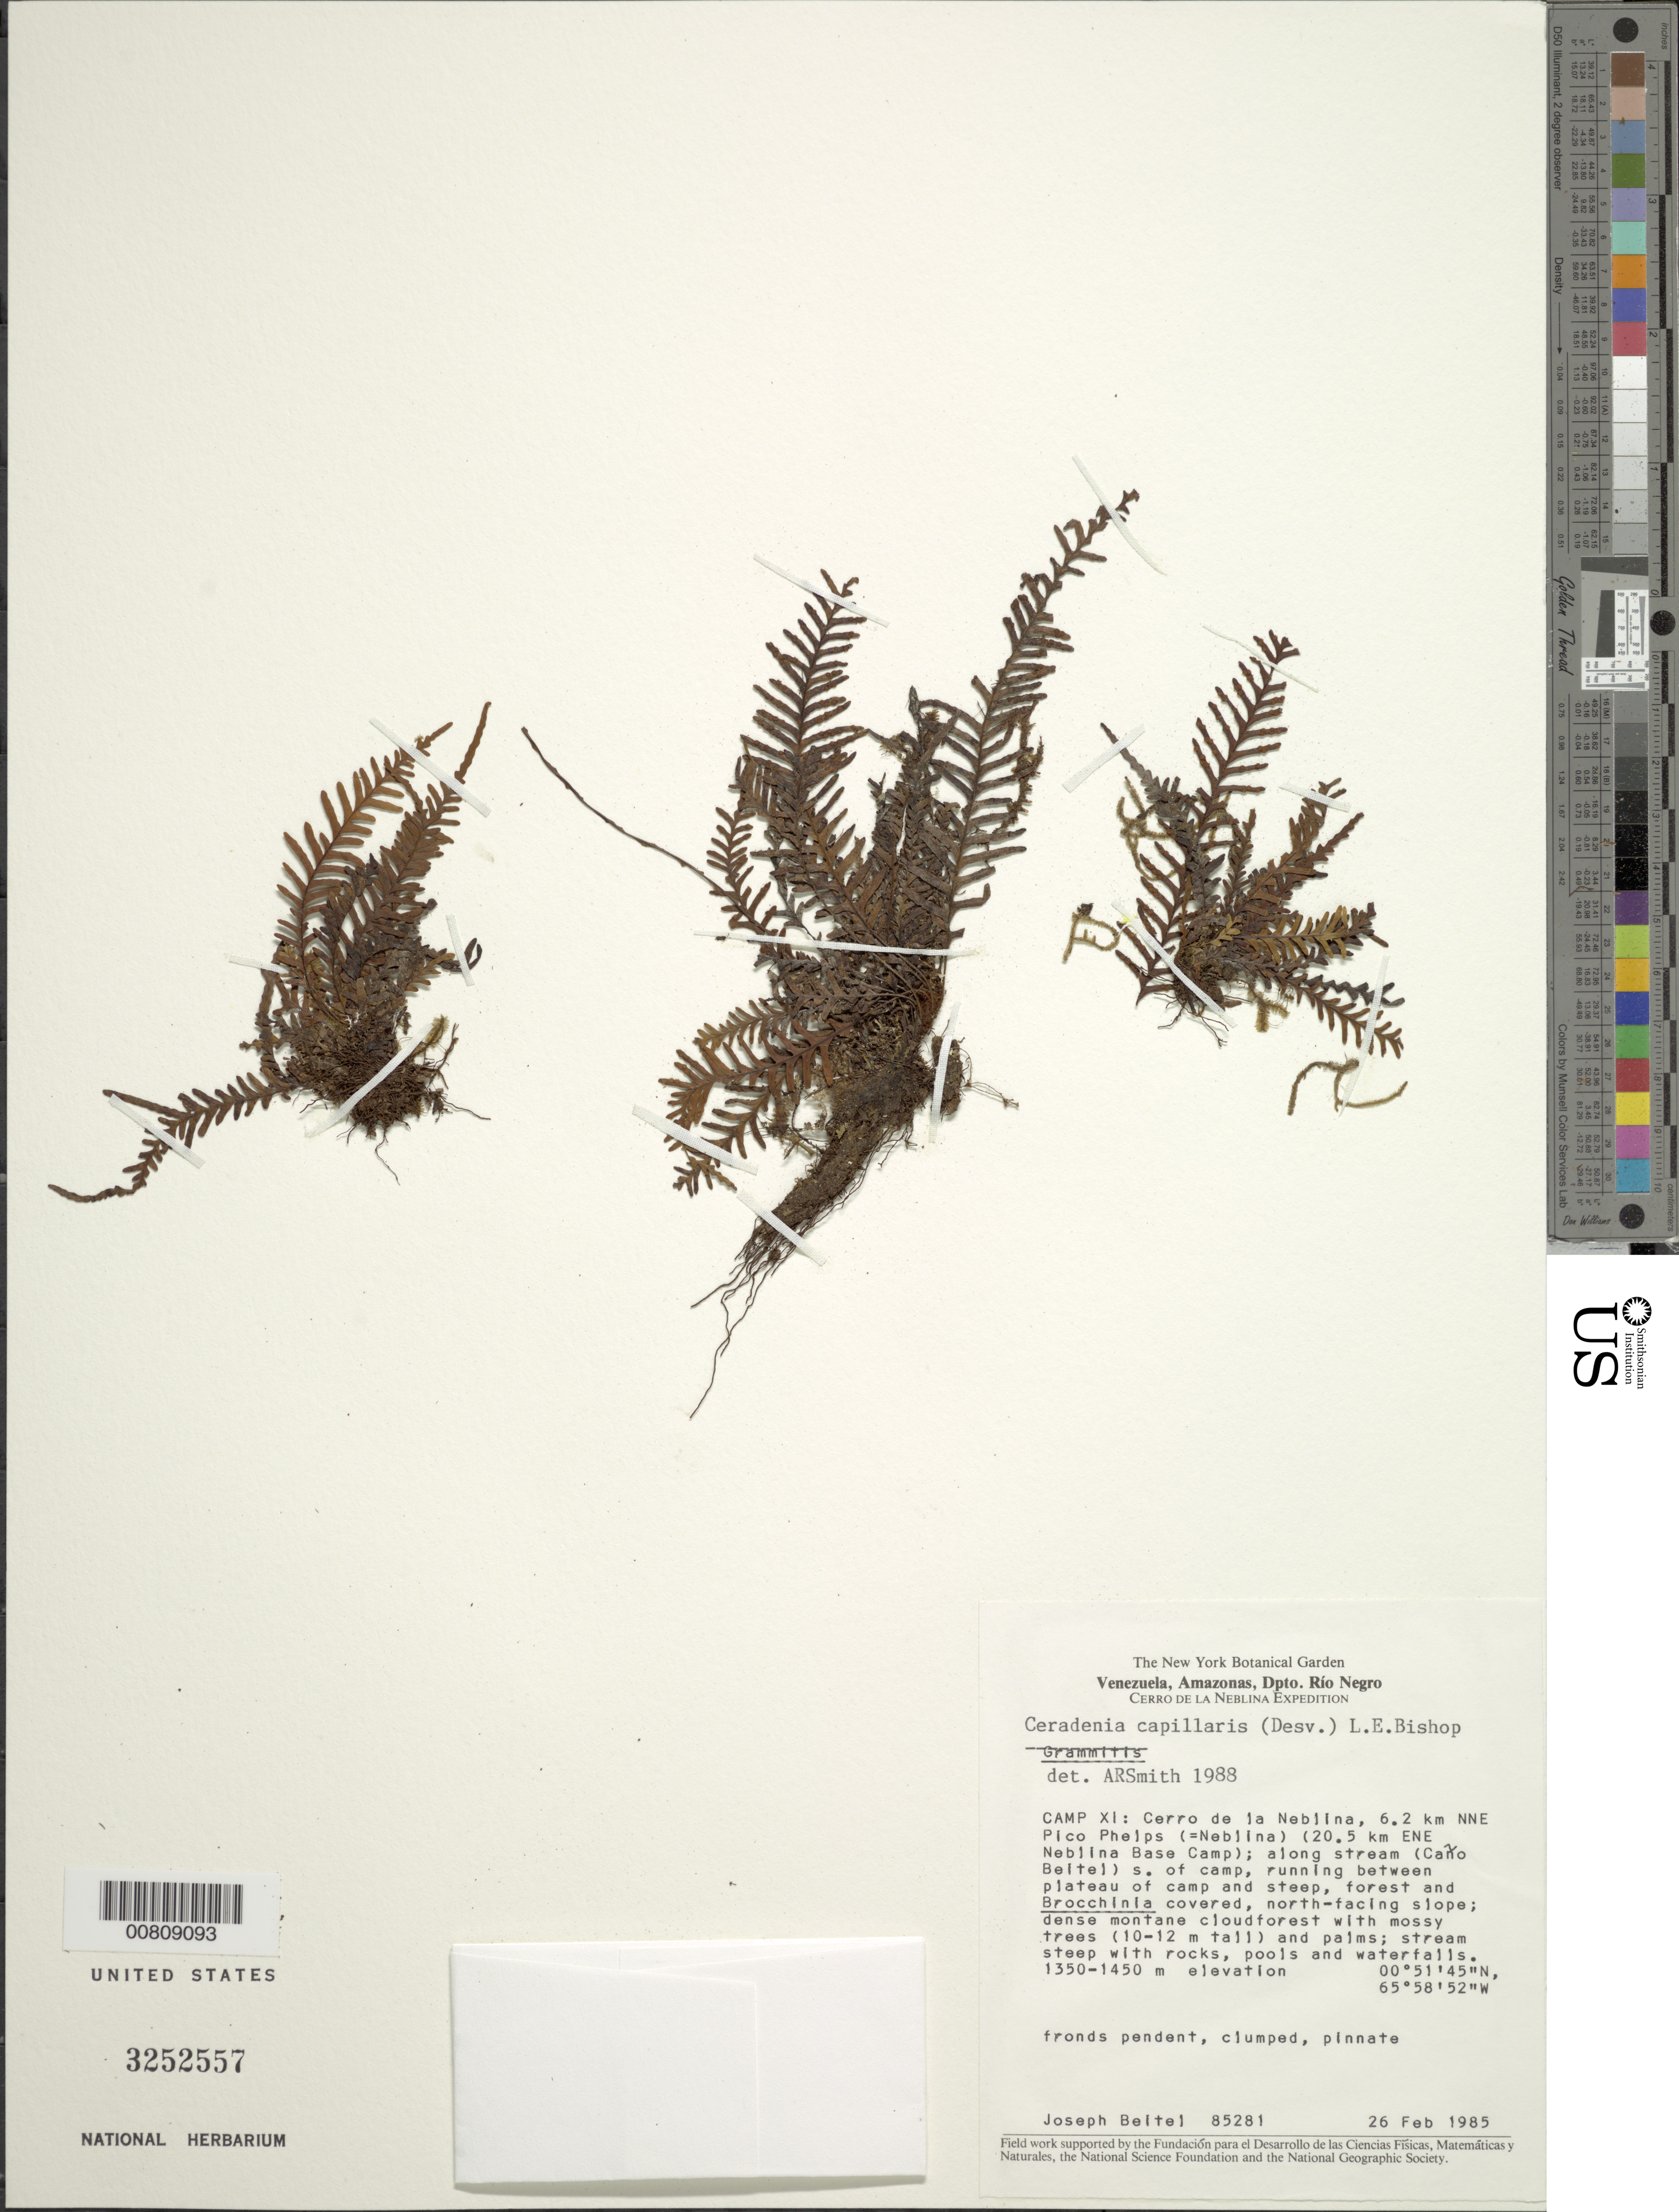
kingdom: Plantae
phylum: Tracheophyta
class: Polypodiopsida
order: Polypodiales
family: Polypodiaceae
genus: Ceradenia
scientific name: Ceradenia capillaris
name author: (Desv.) L.E. Bishop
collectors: J. M. Beitel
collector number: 85281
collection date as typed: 26-Feb-85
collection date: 1985-02-26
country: Venezuela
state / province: Amazonas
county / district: Río Negro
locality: Cerro de la Neblina, Camp XI, 6.2 km NNE Pico Phelps (= Neblina) (20.5 km ENE Neblina Base Camp), along stream (Caño Beiltel) S of camp, running between plateau of camp and steep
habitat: Dense montane cloud forest with mossy trees (11-12 m tall) and palms; stream steep with rocks, pools and waterfalls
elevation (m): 1350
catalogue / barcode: US 3252557